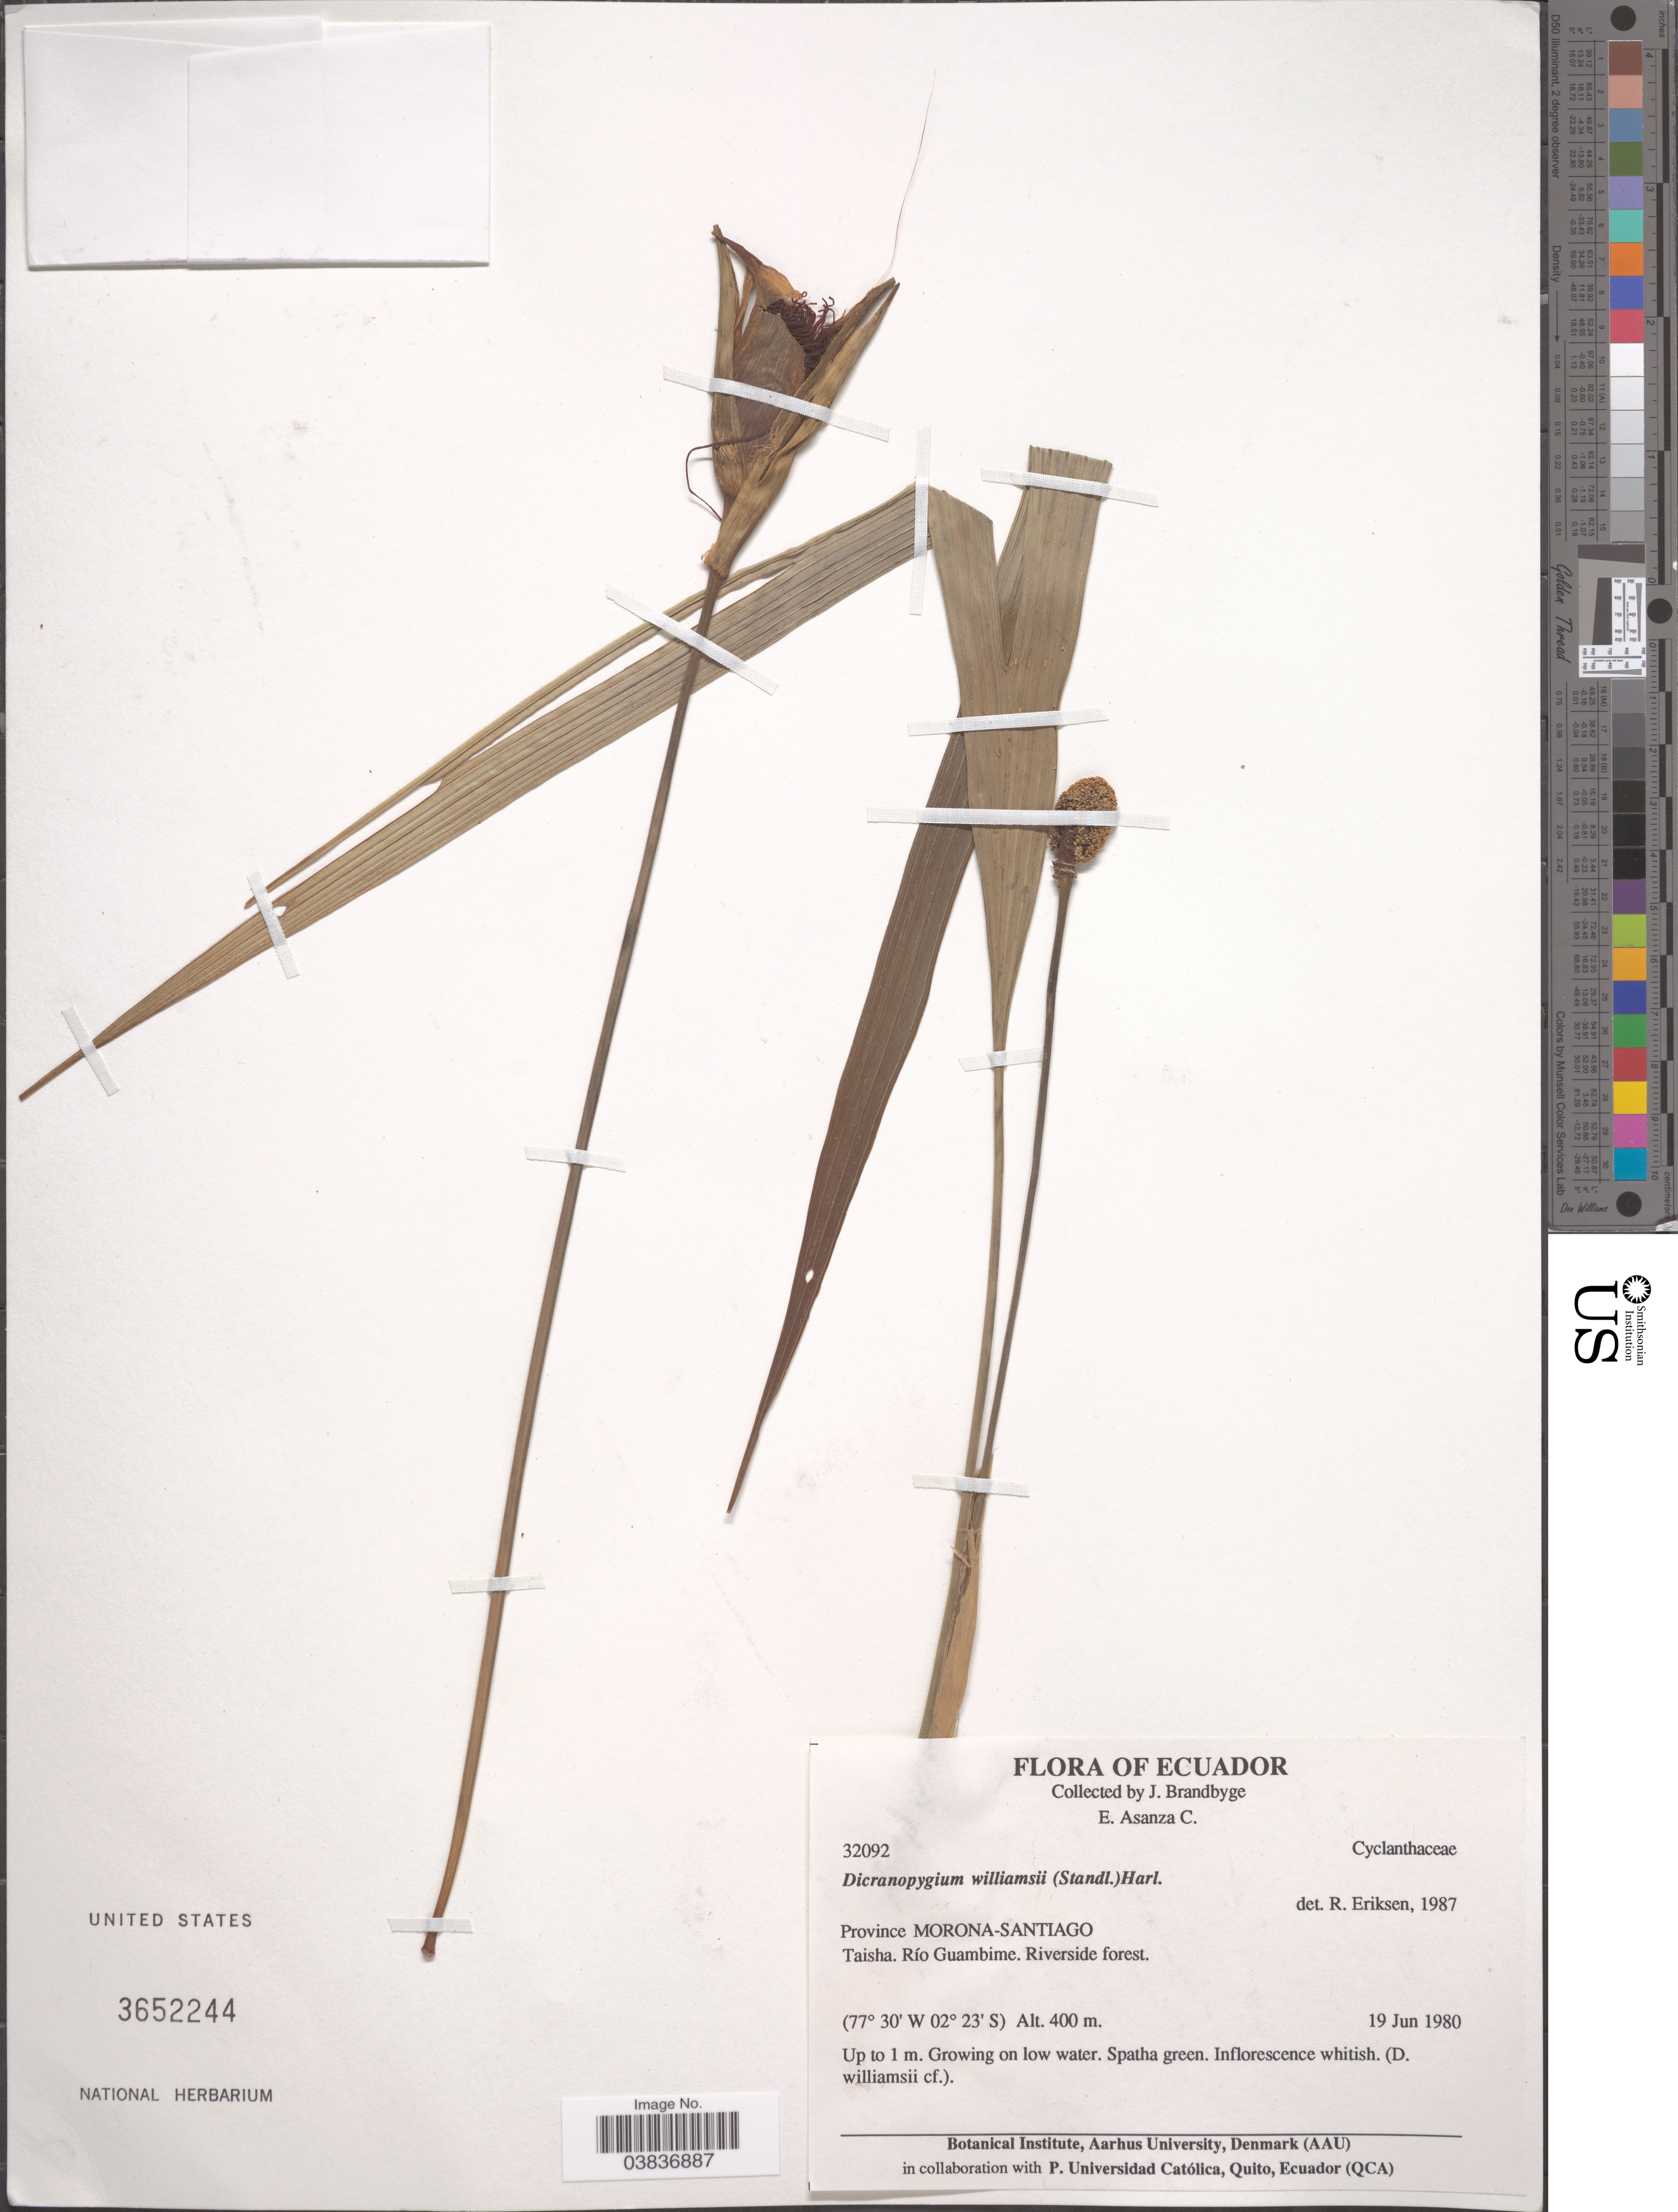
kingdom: Plantae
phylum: Tracheophyta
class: Liliopsida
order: Pandanales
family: Cyclanthaceae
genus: Dicranopygium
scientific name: Dicranopygium williamsii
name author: (Standl.) Harling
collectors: J. Brandbyge & E. Asanza C.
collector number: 32092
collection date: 1980-06-19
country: Ecuador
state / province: Morona-Santiago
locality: Taisha. Río Guambime.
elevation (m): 400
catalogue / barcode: US 3652244